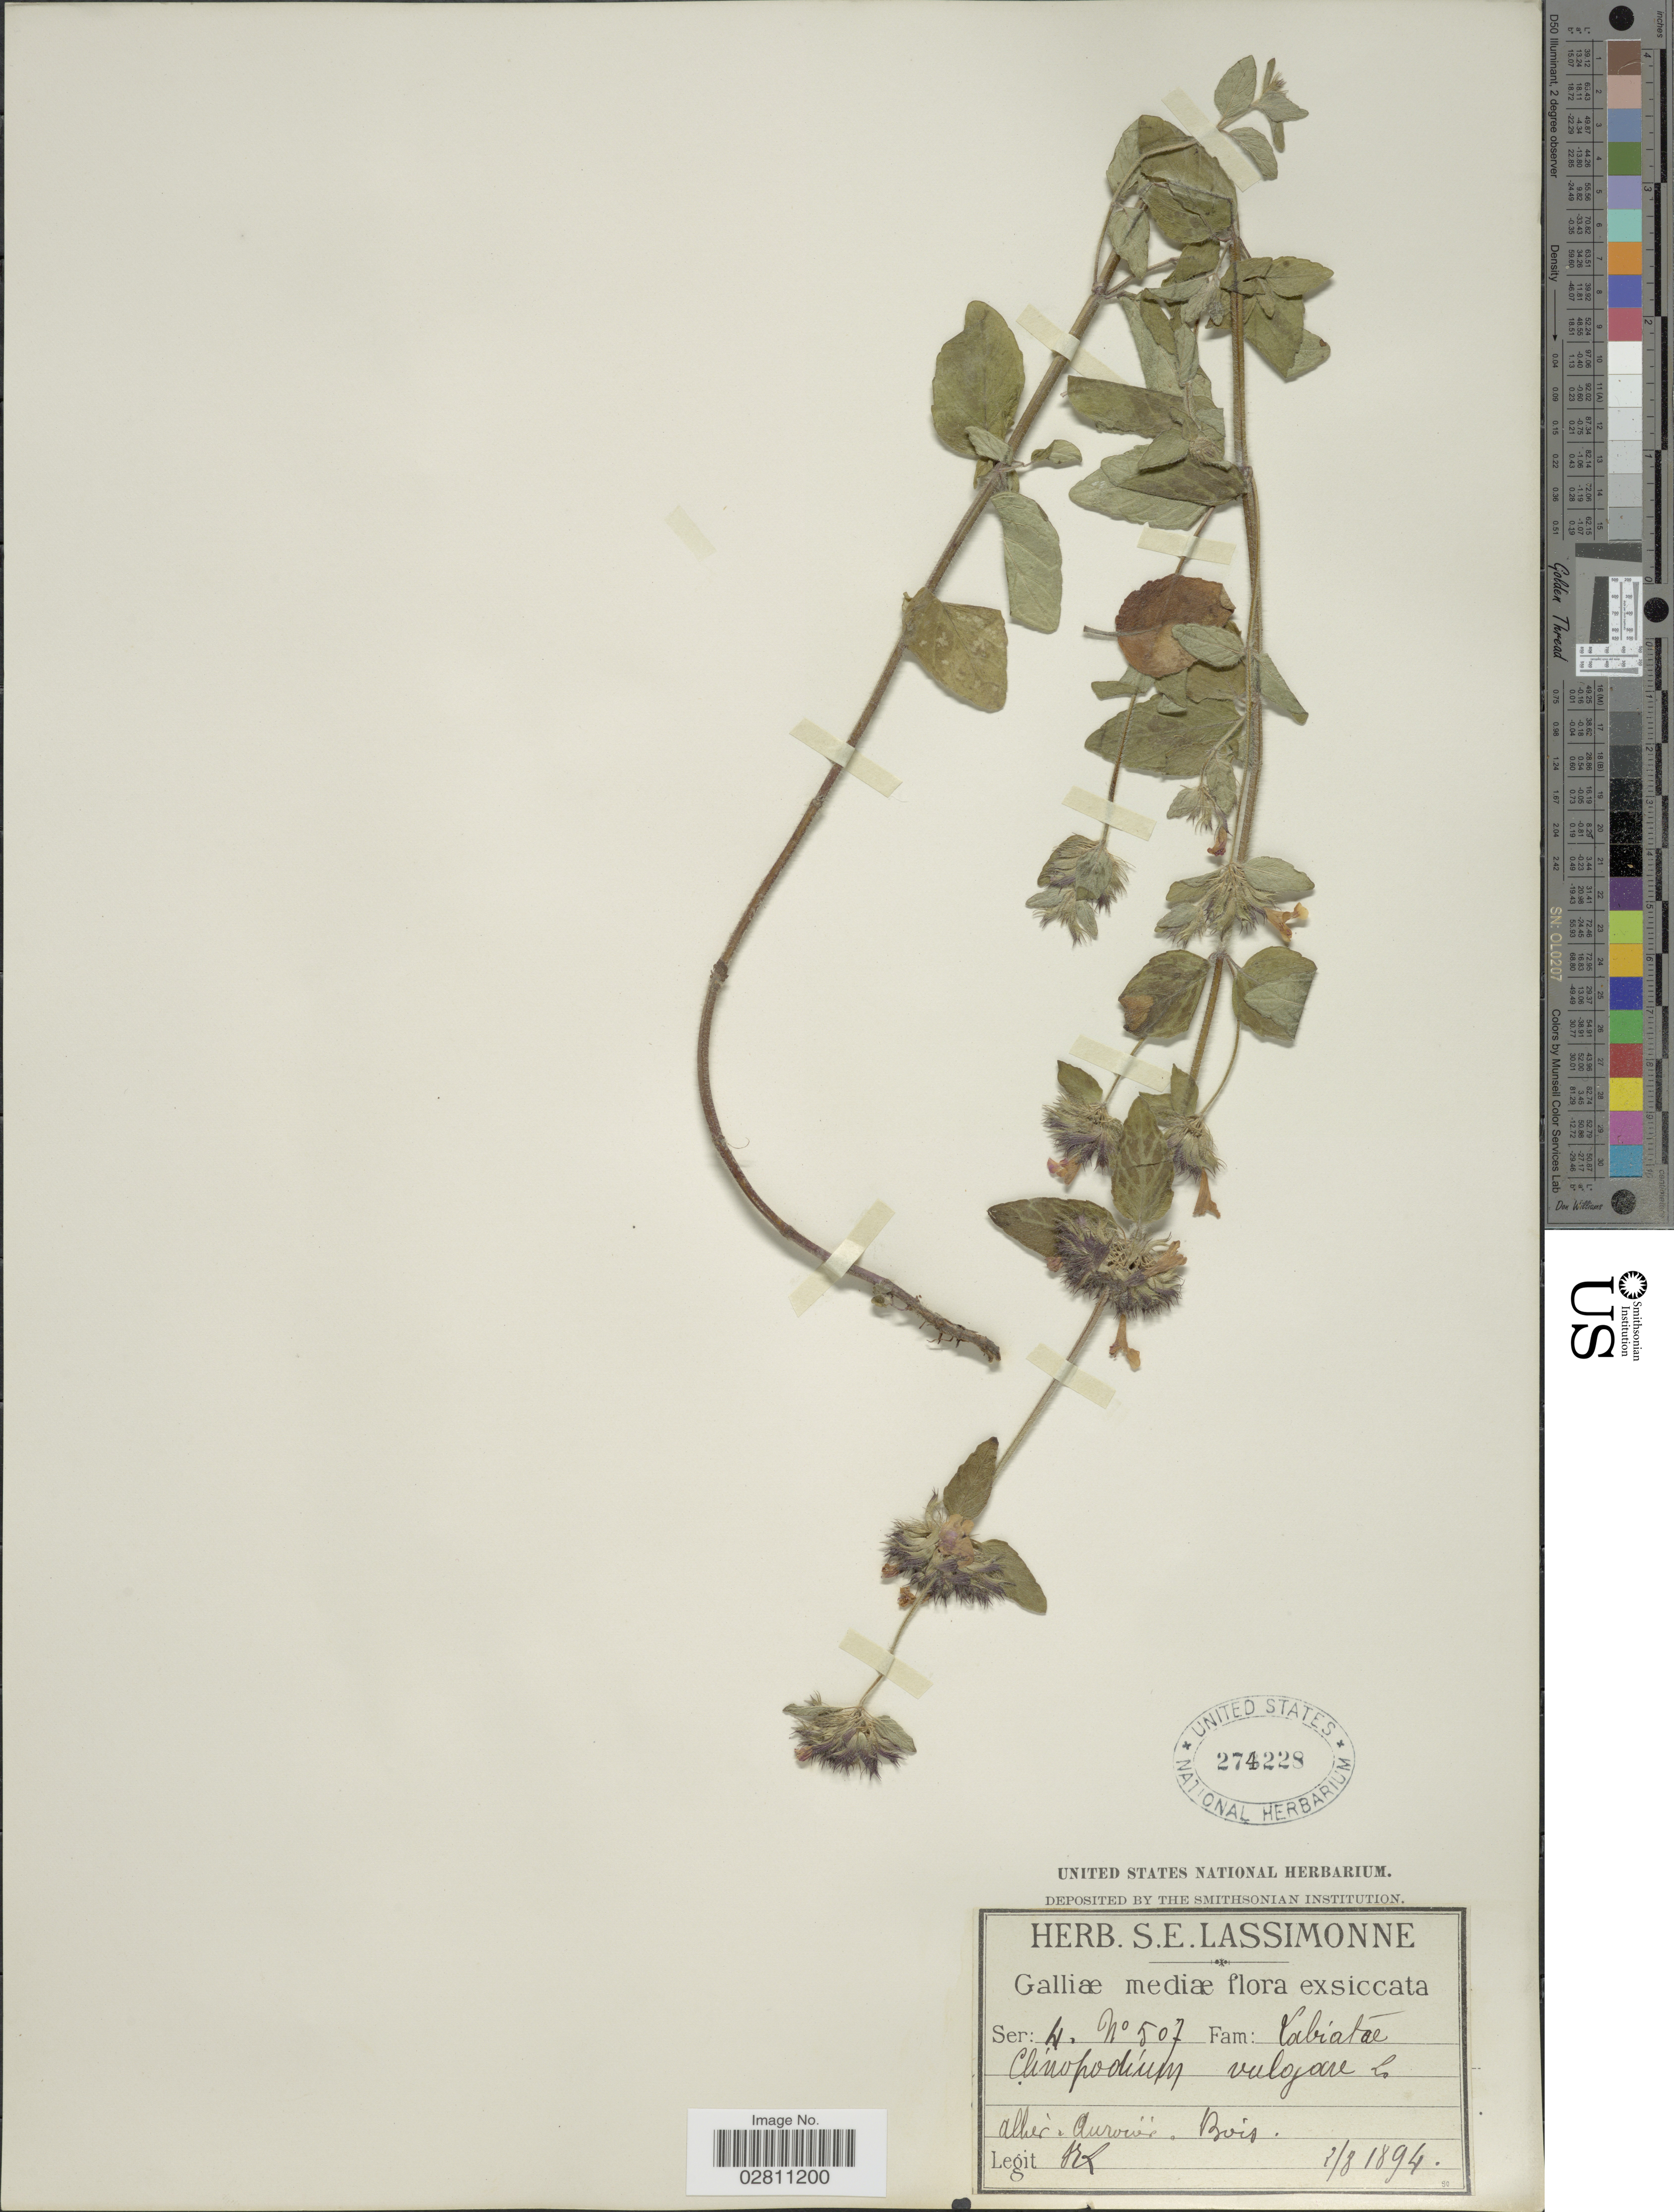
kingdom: Plantae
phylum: Tracheophyta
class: Magnoliopsida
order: Lamiales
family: Lamiaceae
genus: Clinopodium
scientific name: Clinopodium vulgare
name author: L.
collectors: S. Lassimonne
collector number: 507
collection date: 1894-08-02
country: France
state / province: Auvergne-Rhône-Alpes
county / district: Allier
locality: Galliæ mediæ [Central France]. Allier - Aurouër. Bois.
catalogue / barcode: US 274228